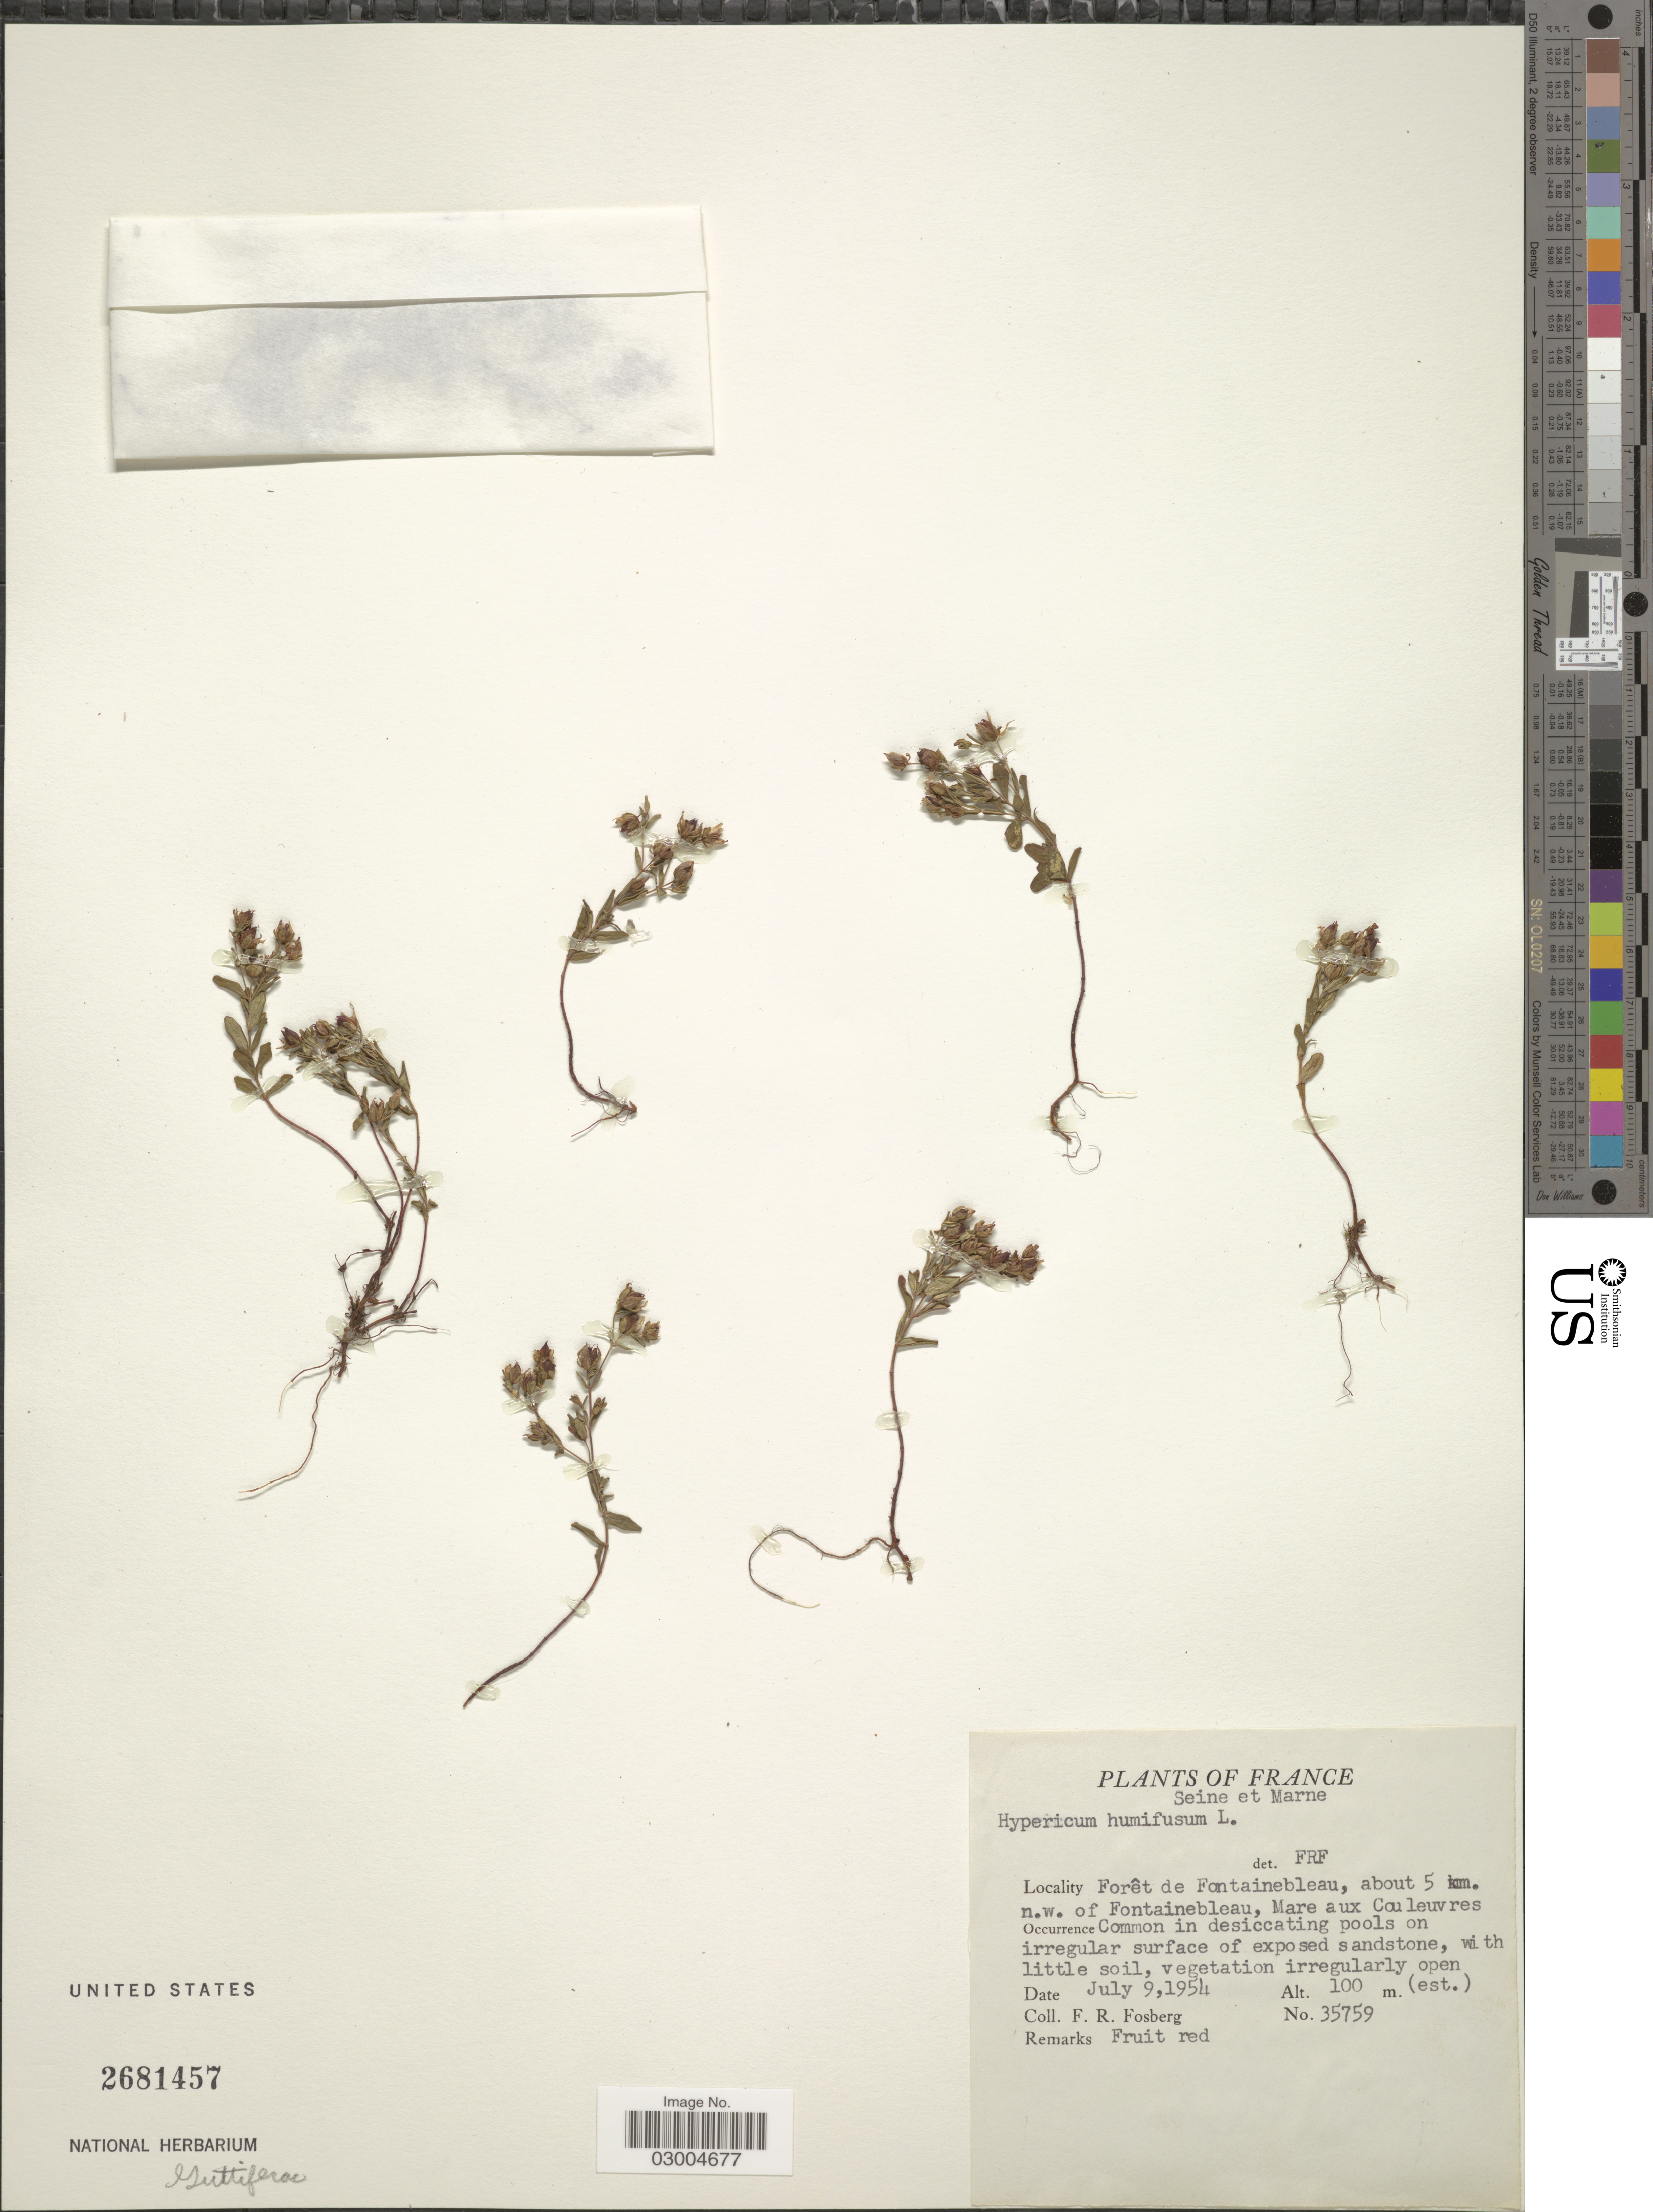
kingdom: Plantae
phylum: Tracheophyta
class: Magnoliopsida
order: Malpighiales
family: Hypericaceae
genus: Hypericum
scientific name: Hypericum humifusum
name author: L.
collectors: F. R. Fosberg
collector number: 35759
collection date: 1954-07-09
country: France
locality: Seine et Marne. Forêt de Fontainebleau, about 5 km. n.w. of Fontainebleau, Mare aux Couleuvres.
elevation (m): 100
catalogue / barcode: US 2681457